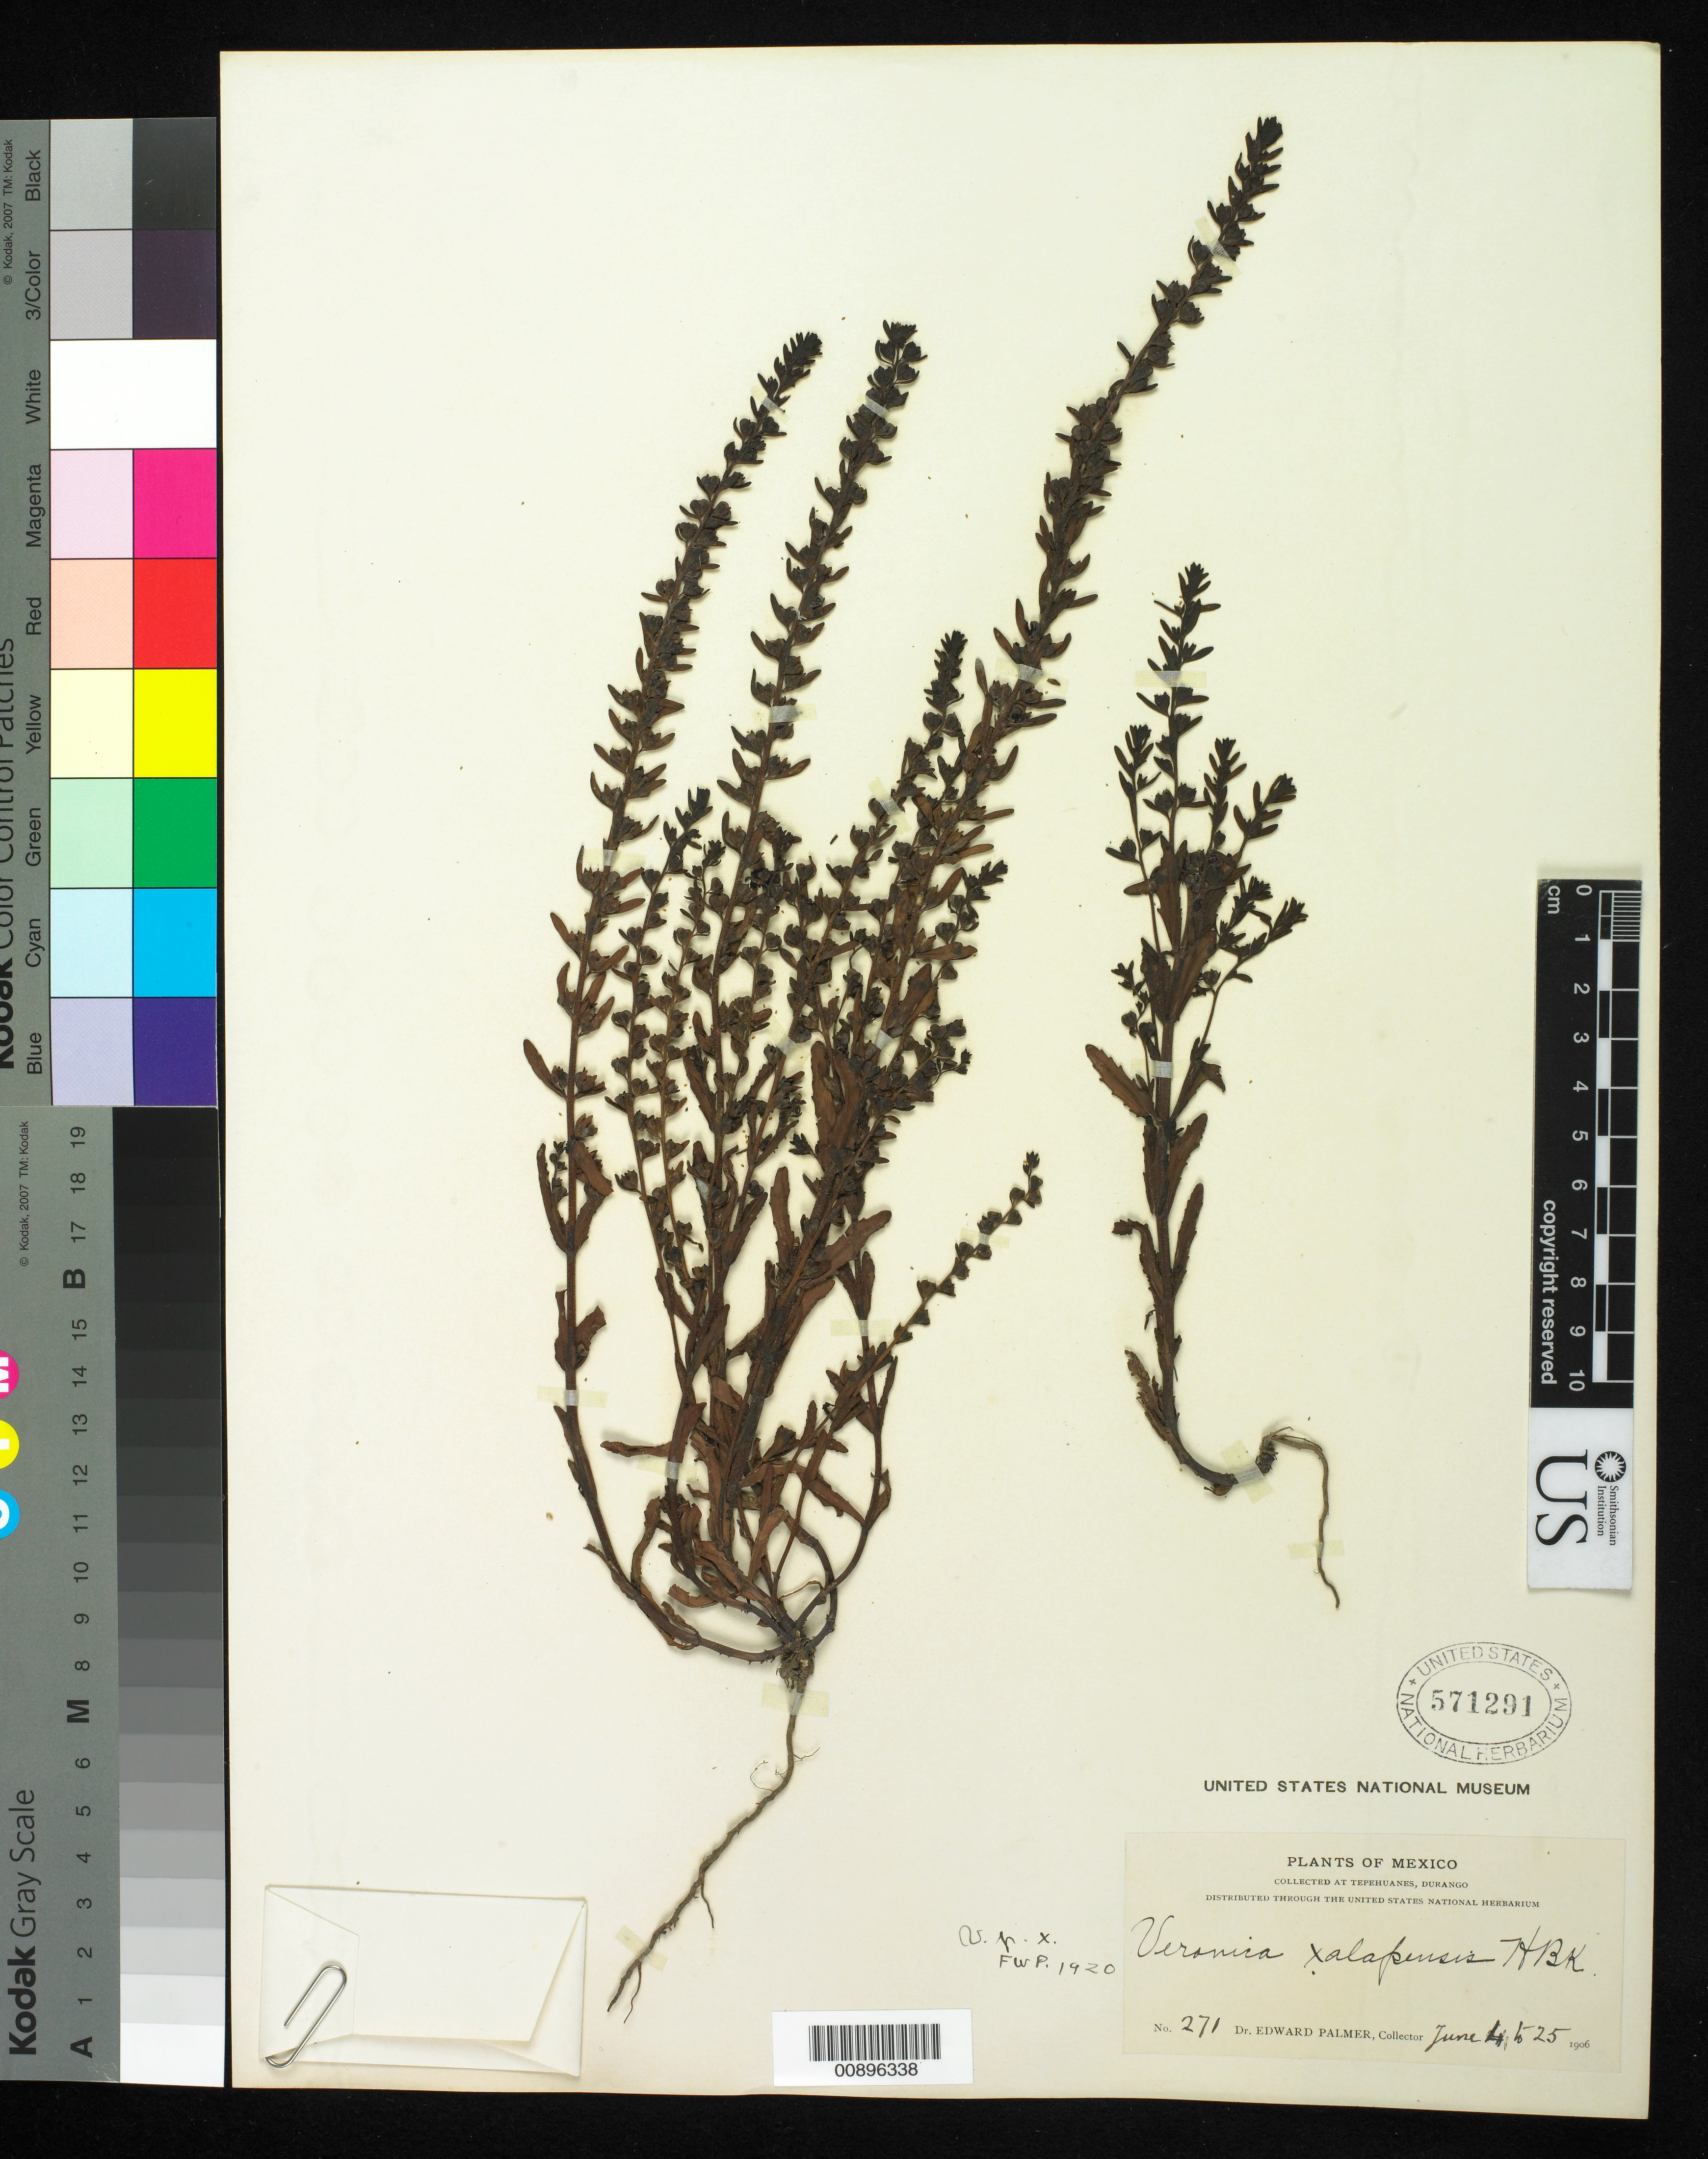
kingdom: Plantae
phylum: Tracheophyta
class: Magnoliopsida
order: Lamiales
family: Plantaginaceae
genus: Veronica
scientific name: Veronica xalapensis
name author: Kunth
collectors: E. Palmer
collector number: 271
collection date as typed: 04 Jun 1906 to 25 Jun 1906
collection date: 1906-06-04/1906-06-25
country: Mexico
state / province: Durango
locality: Tepehuanes, Durango.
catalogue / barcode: US 571291